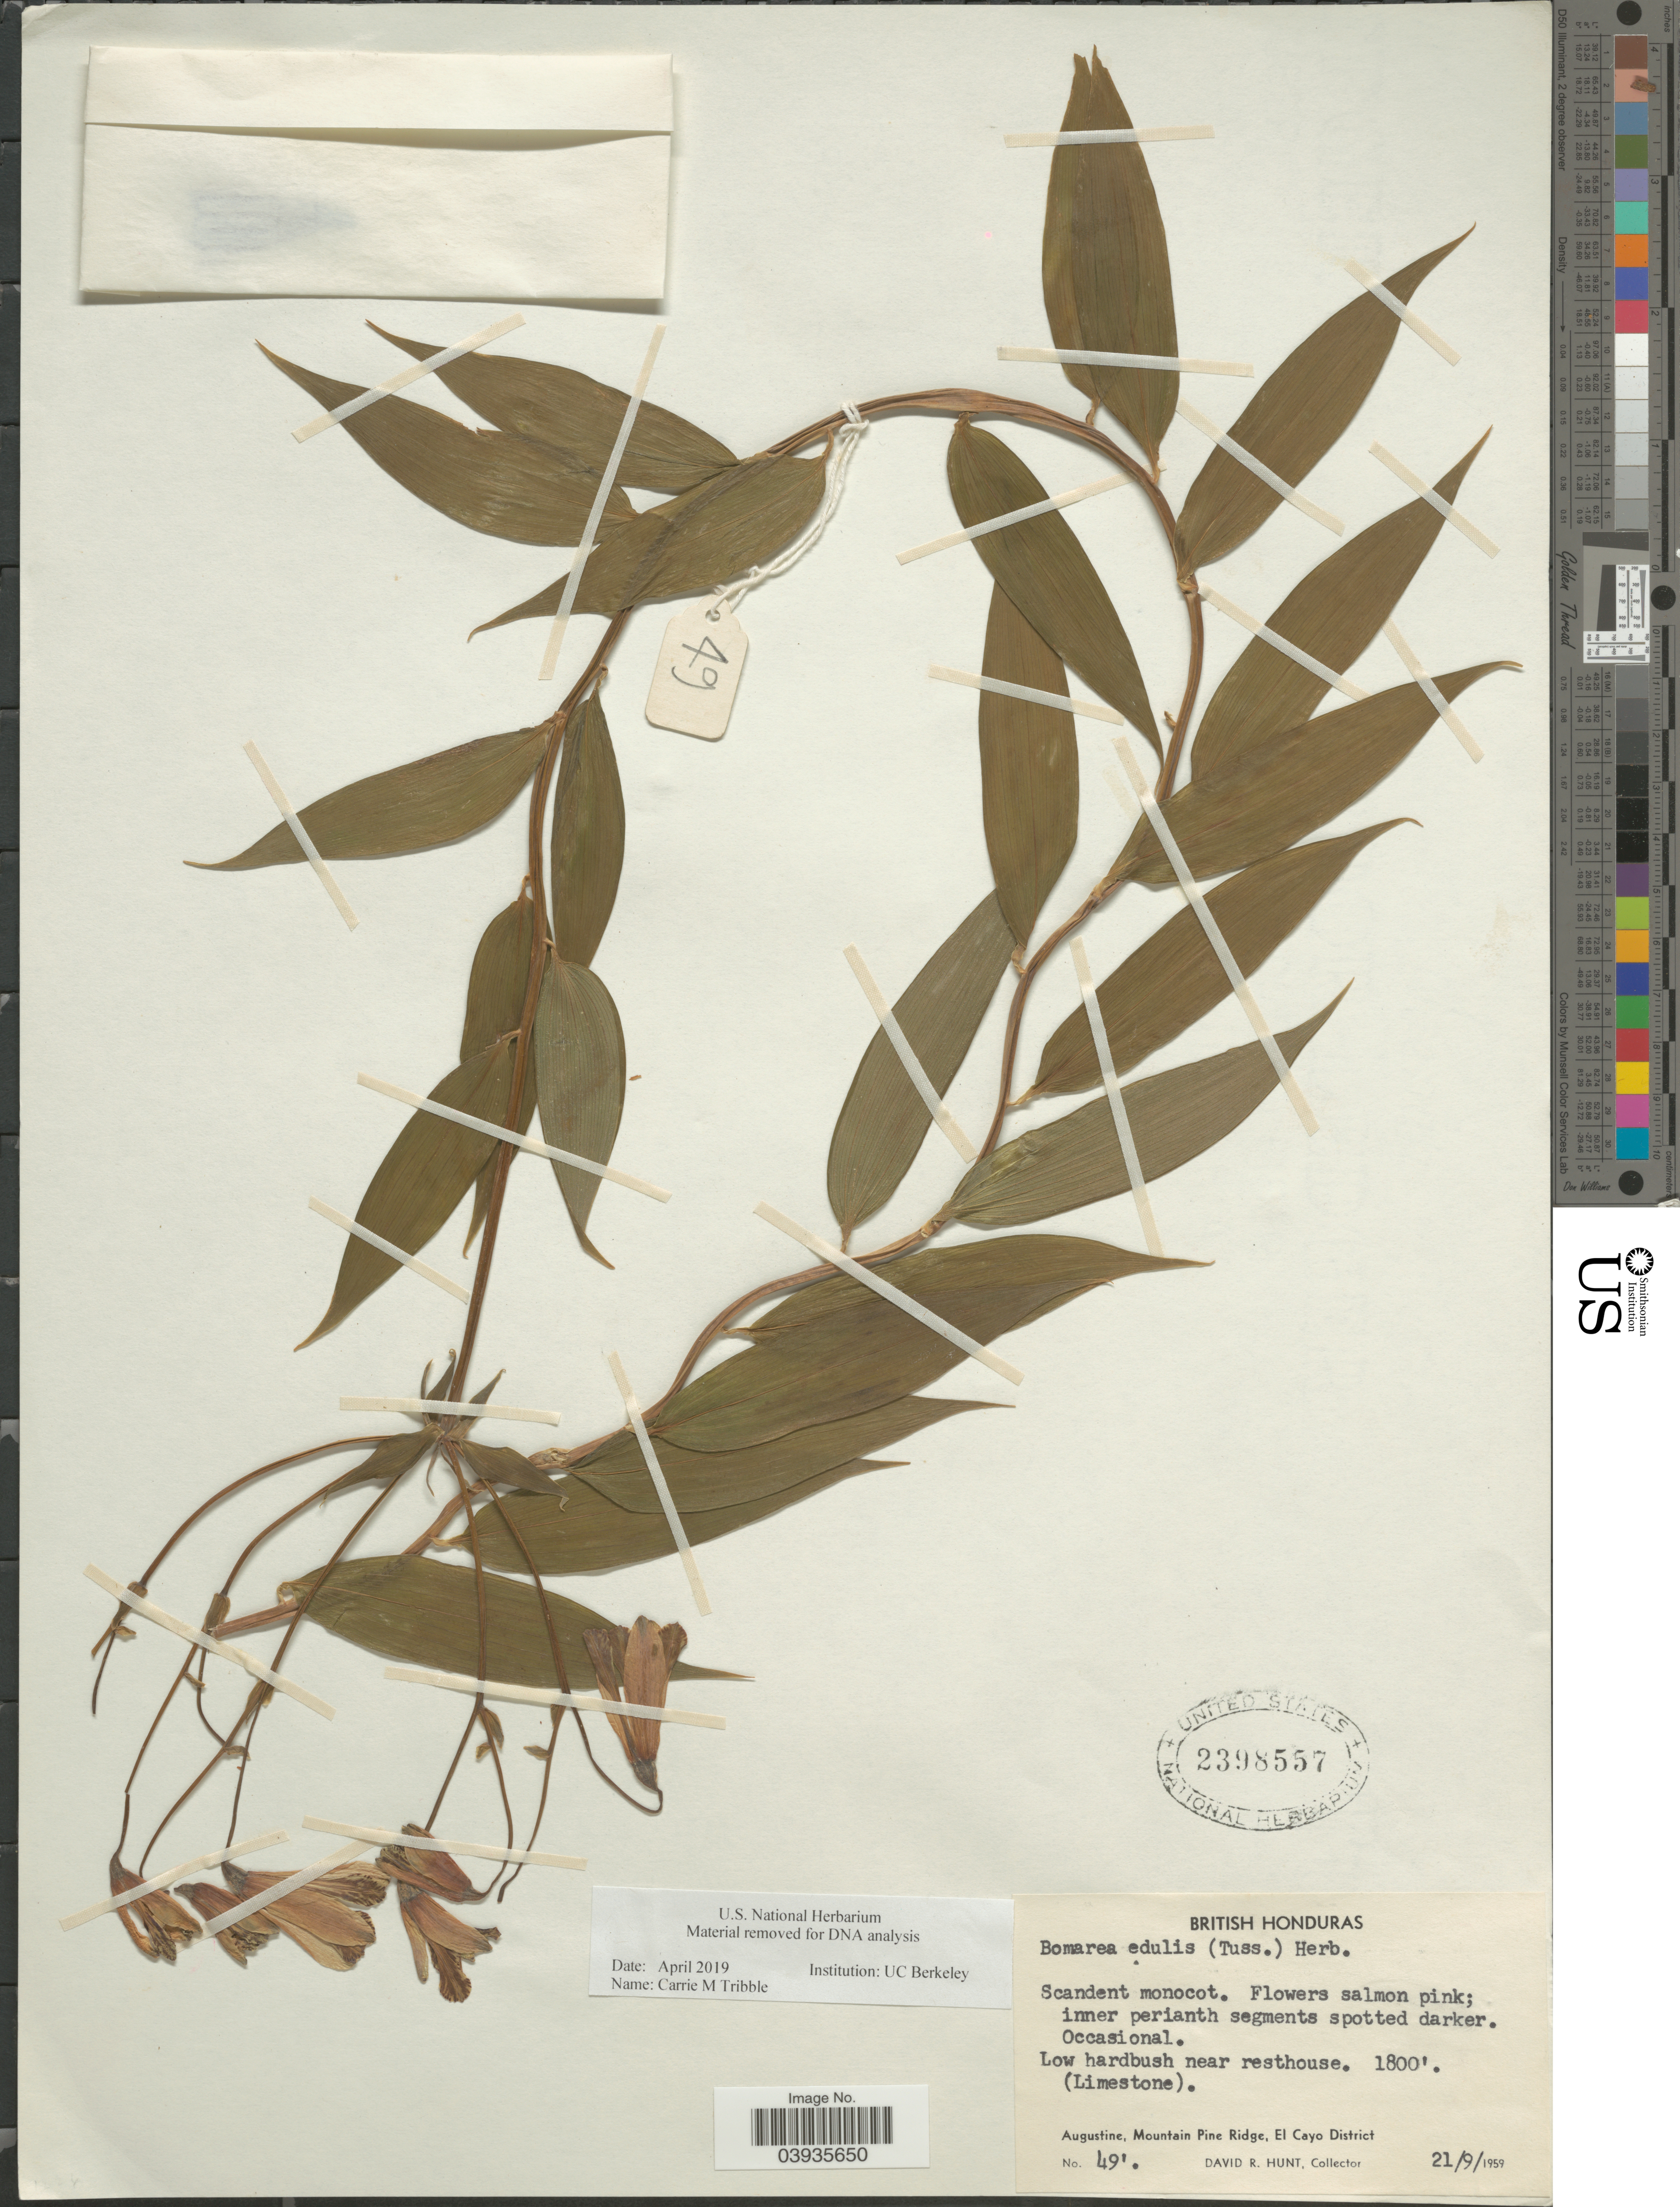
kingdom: Plantae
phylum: Tracheophyta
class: Liliopsida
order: Liliales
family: Alstroemeriaceae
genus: Bomarea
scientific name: Bomarea edulis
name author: (Tussac) Herb.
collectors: D. Hunt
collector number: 49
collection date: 1959-09-21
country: Belize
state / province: Cayo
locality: Low hardbush near resthouse. Augustine, Mountain Pine Ridge, El Cayo District.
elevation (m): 549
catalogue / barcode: US 2398557